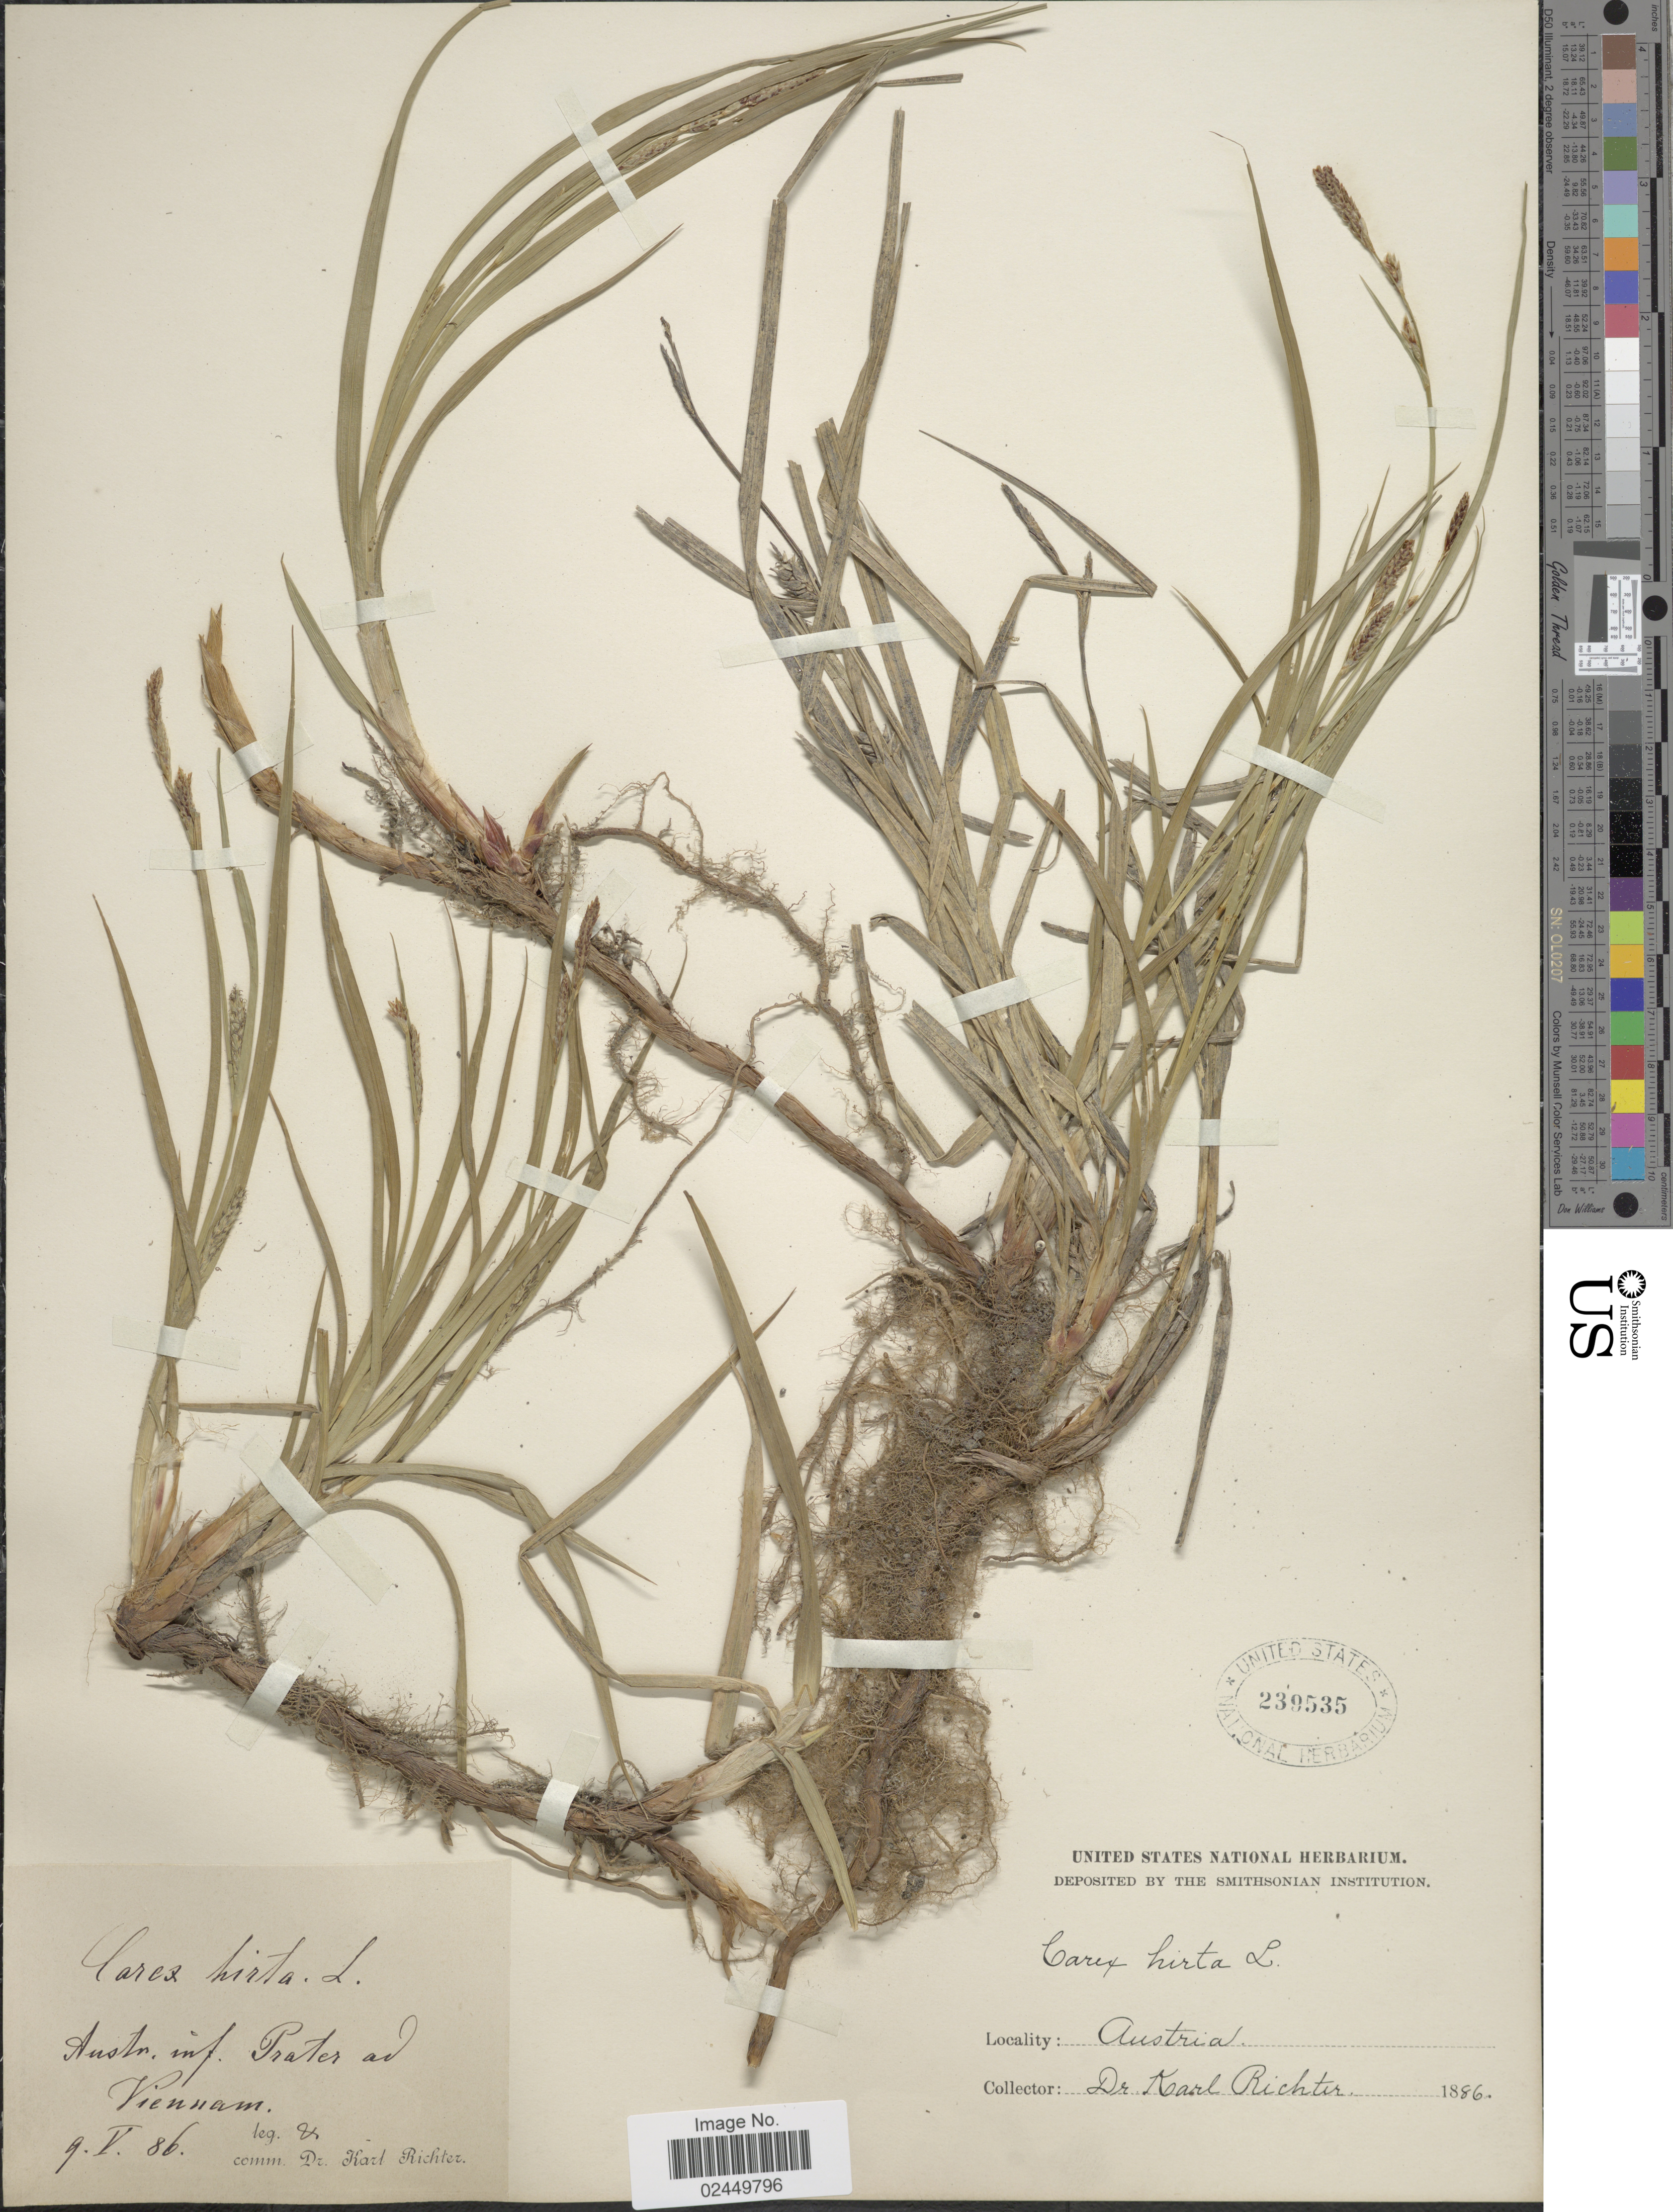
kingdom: Plantae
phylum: Tracheophyta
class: Liliopsida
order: Poales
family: Cyperaceae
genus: Carex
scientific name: Carex hirta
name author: L.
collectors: K. Richter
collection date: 1886-05-09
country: Austria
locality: Austr. inf. Prater ad Viennam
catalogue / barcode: US 239535